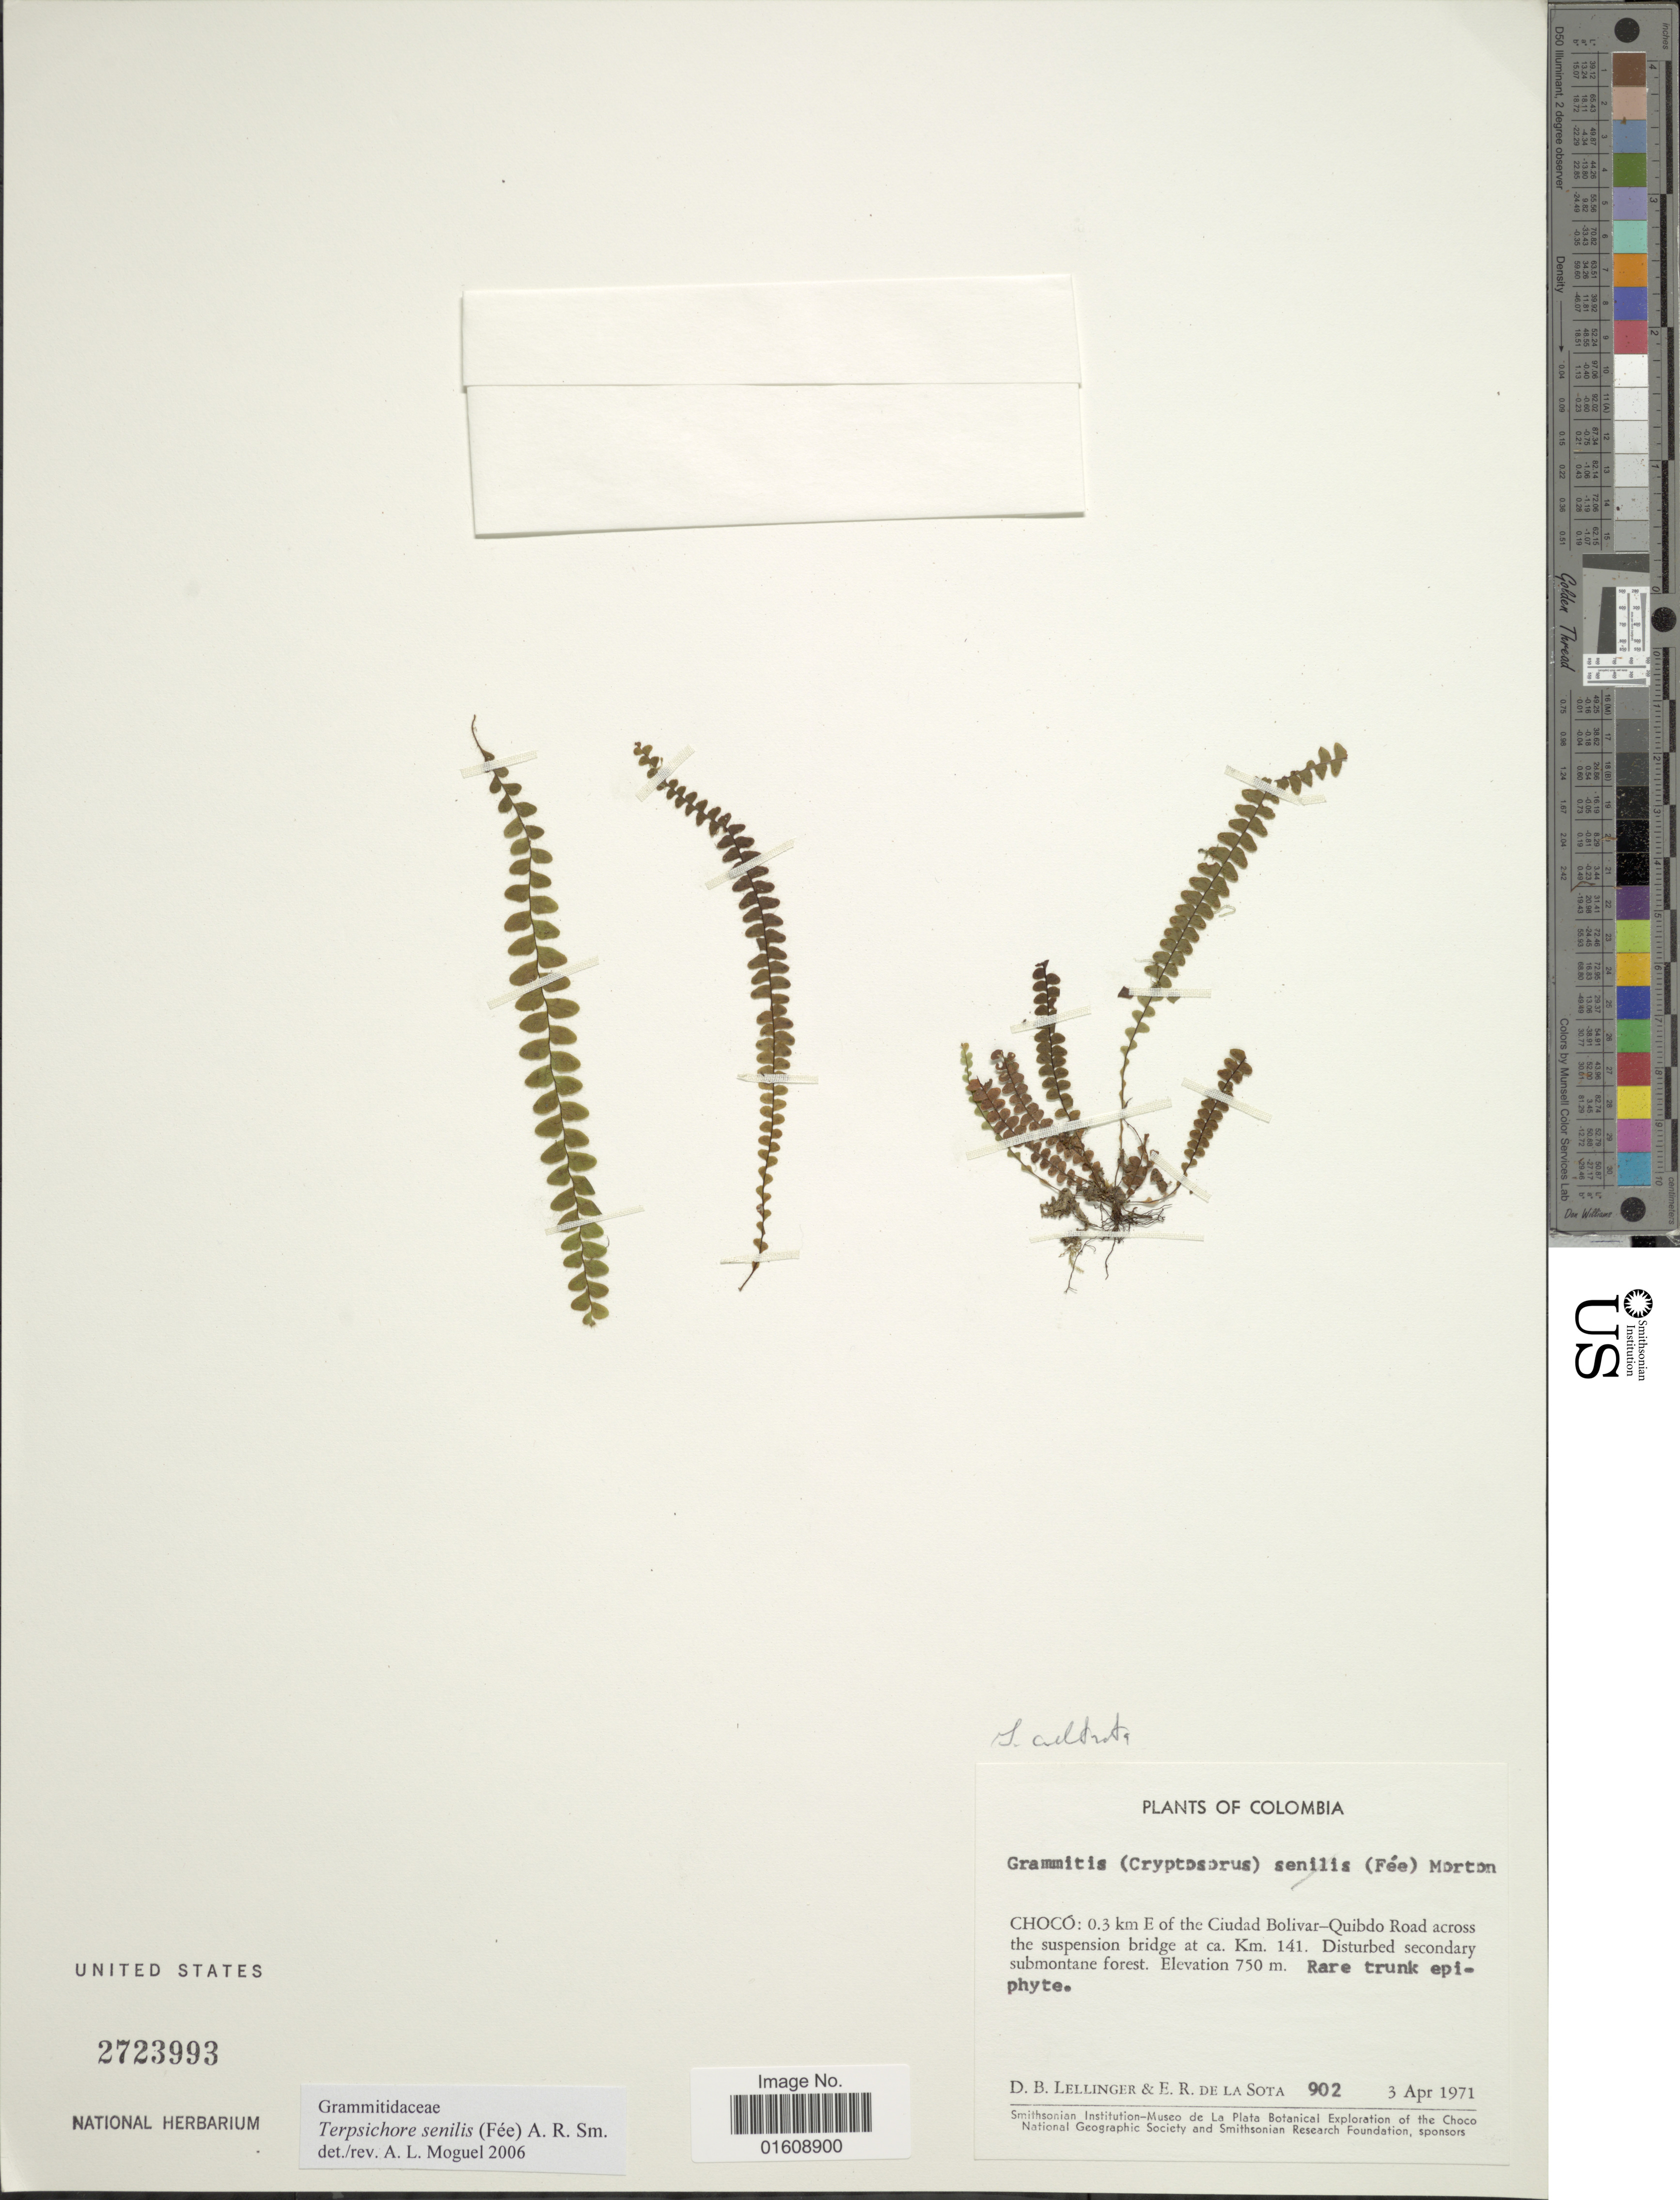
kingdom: Plantae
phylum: Tracheophyta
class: Polypodiopsida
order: Polypodiales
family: Polypodiaceae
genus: Alansmia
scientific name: Alansmia senilis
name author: (Fée) Moguel & M. Kessler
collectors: D. B. Lellinger & E. R. de la Sota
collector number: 902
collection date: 1971-04-03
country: Colombia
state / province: Chocó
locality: Colombia, Chocó: 0.3 km E of the Ciudad Bolivar-Quibdo Road across the suspension bridge at ca. Km. 141.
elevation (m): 750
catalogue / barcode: US 2723993